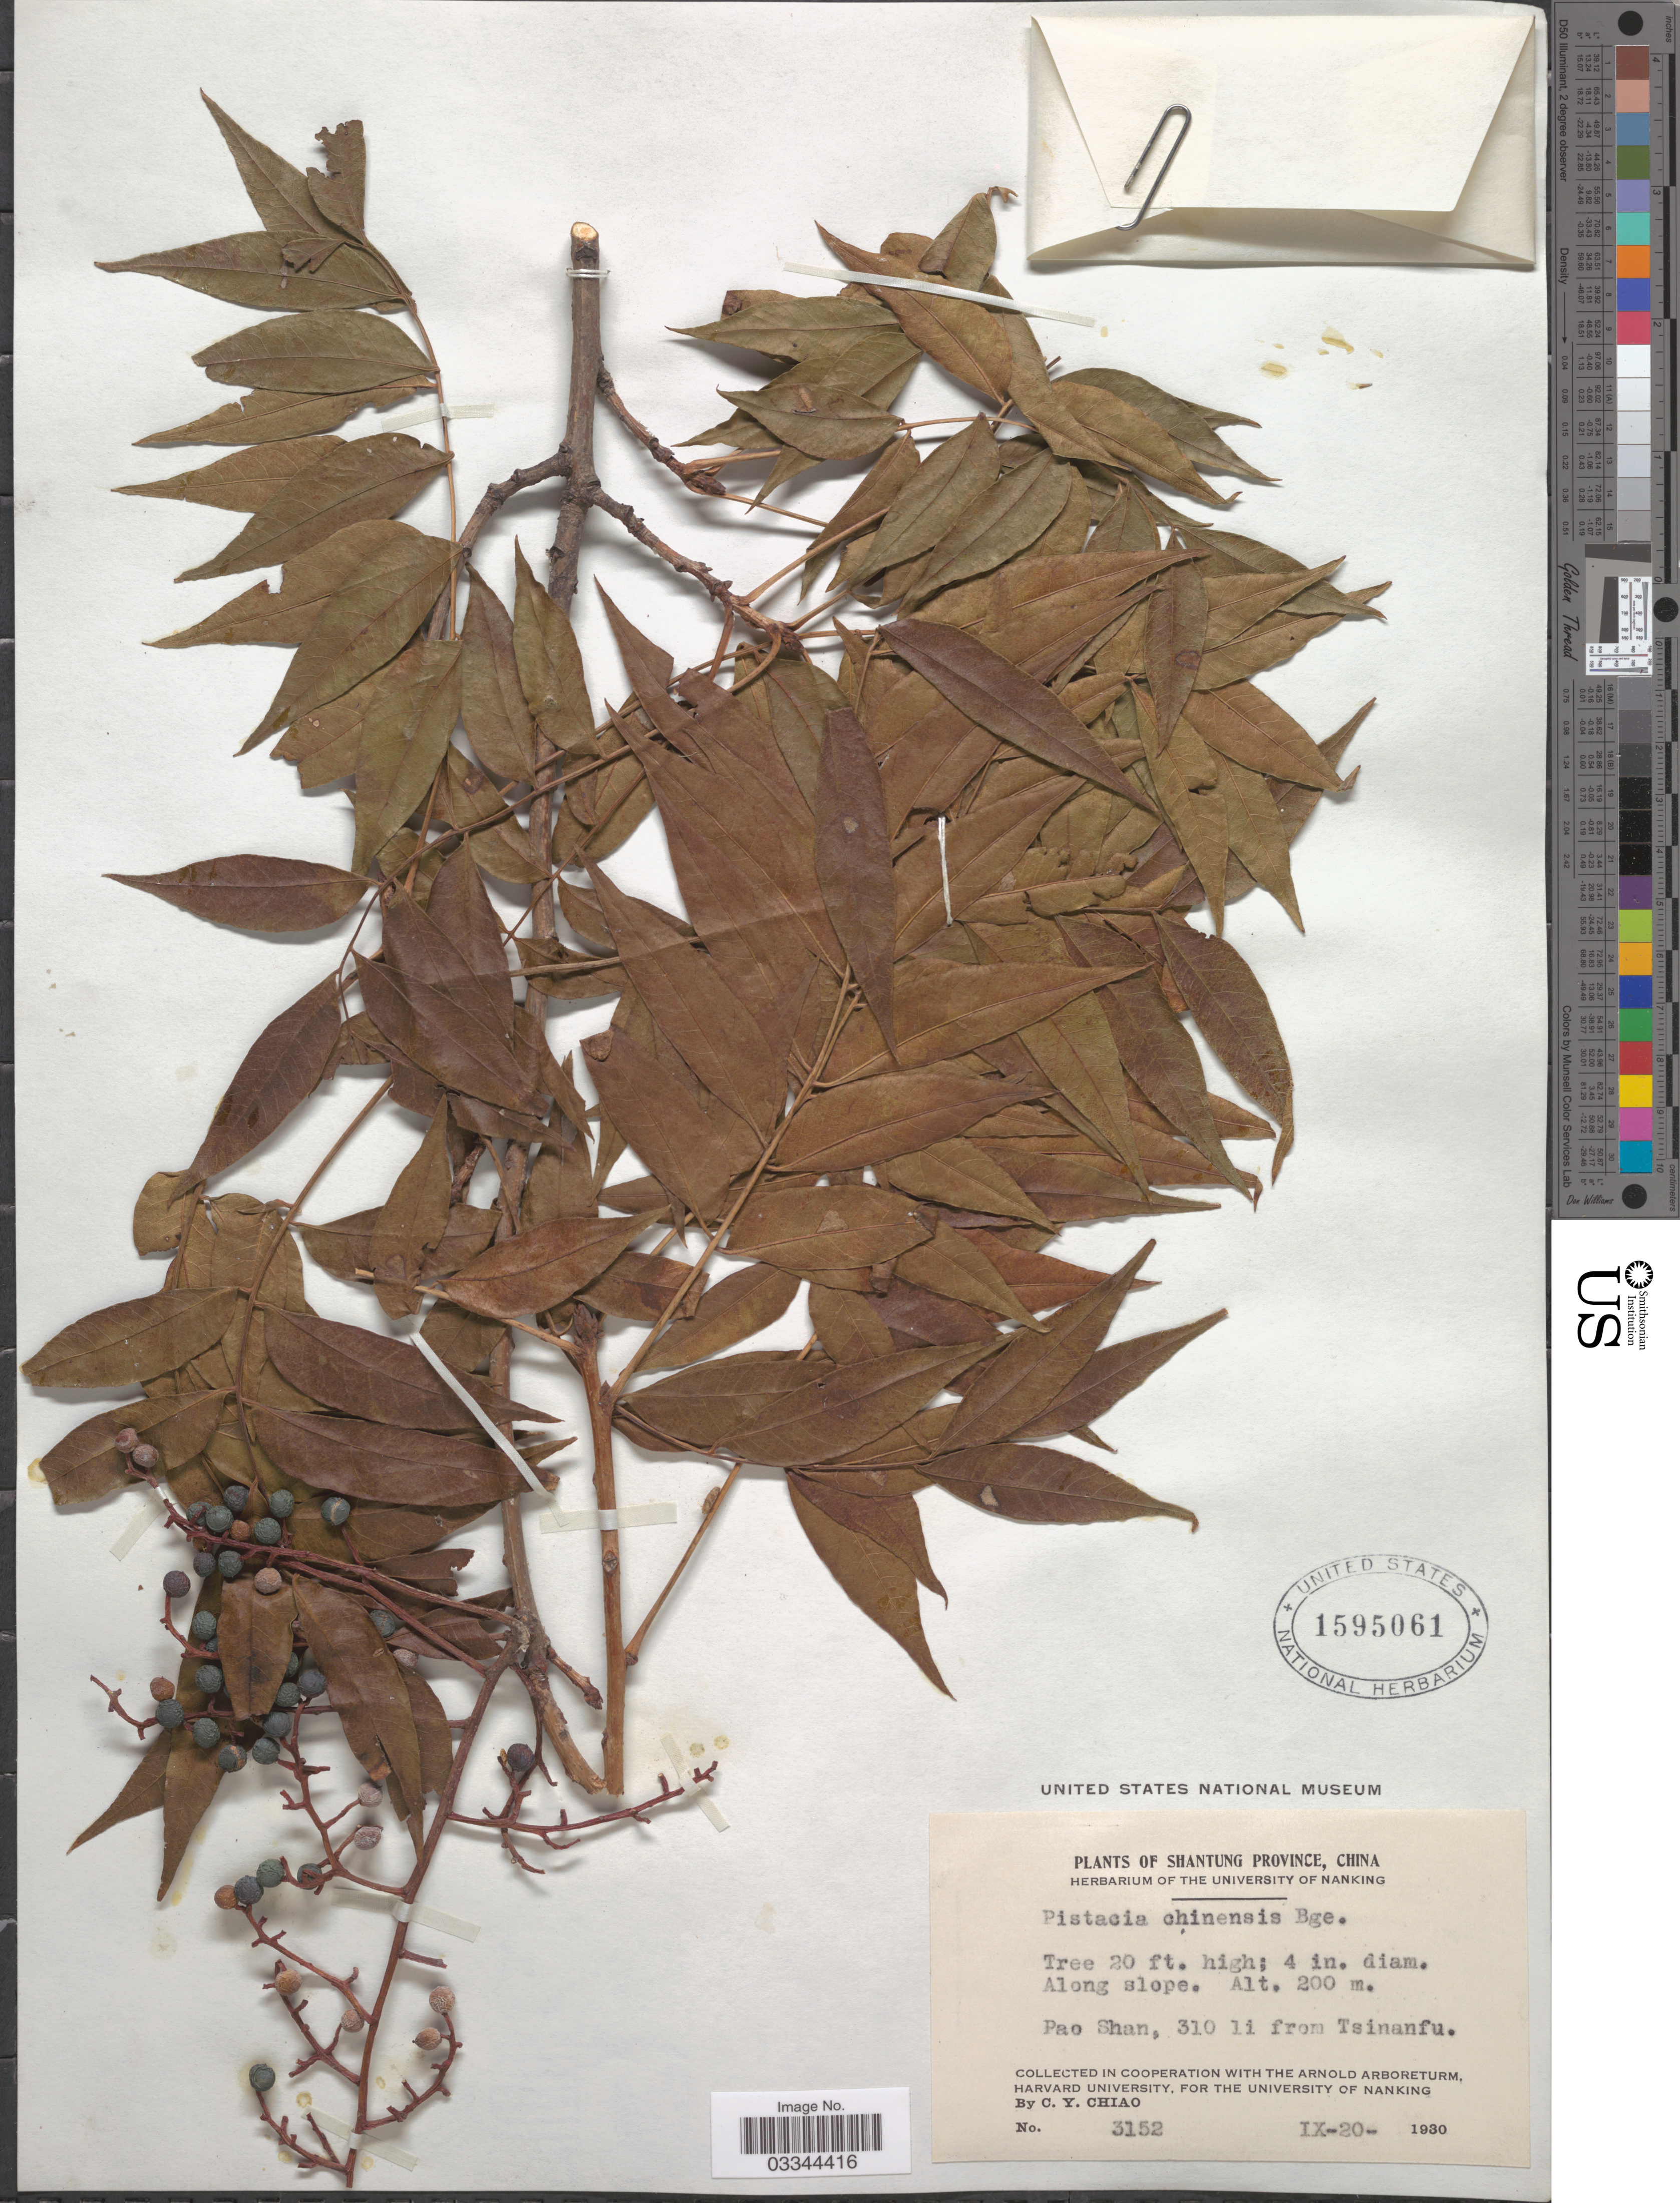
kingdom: Plantae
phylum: Tracheophyta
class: Magnoliopsida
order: Sapindales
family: Anacardiaceae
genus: Pistacia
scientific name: Pistacia chinensis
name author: Bunge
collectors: C. Y. Chiao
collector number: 3152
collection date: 1930-09-20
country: China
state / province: Shandong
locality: Shantung Province. Pao Shan 310 li from Tsinanfu.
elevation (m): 200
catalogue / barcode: US 1595061